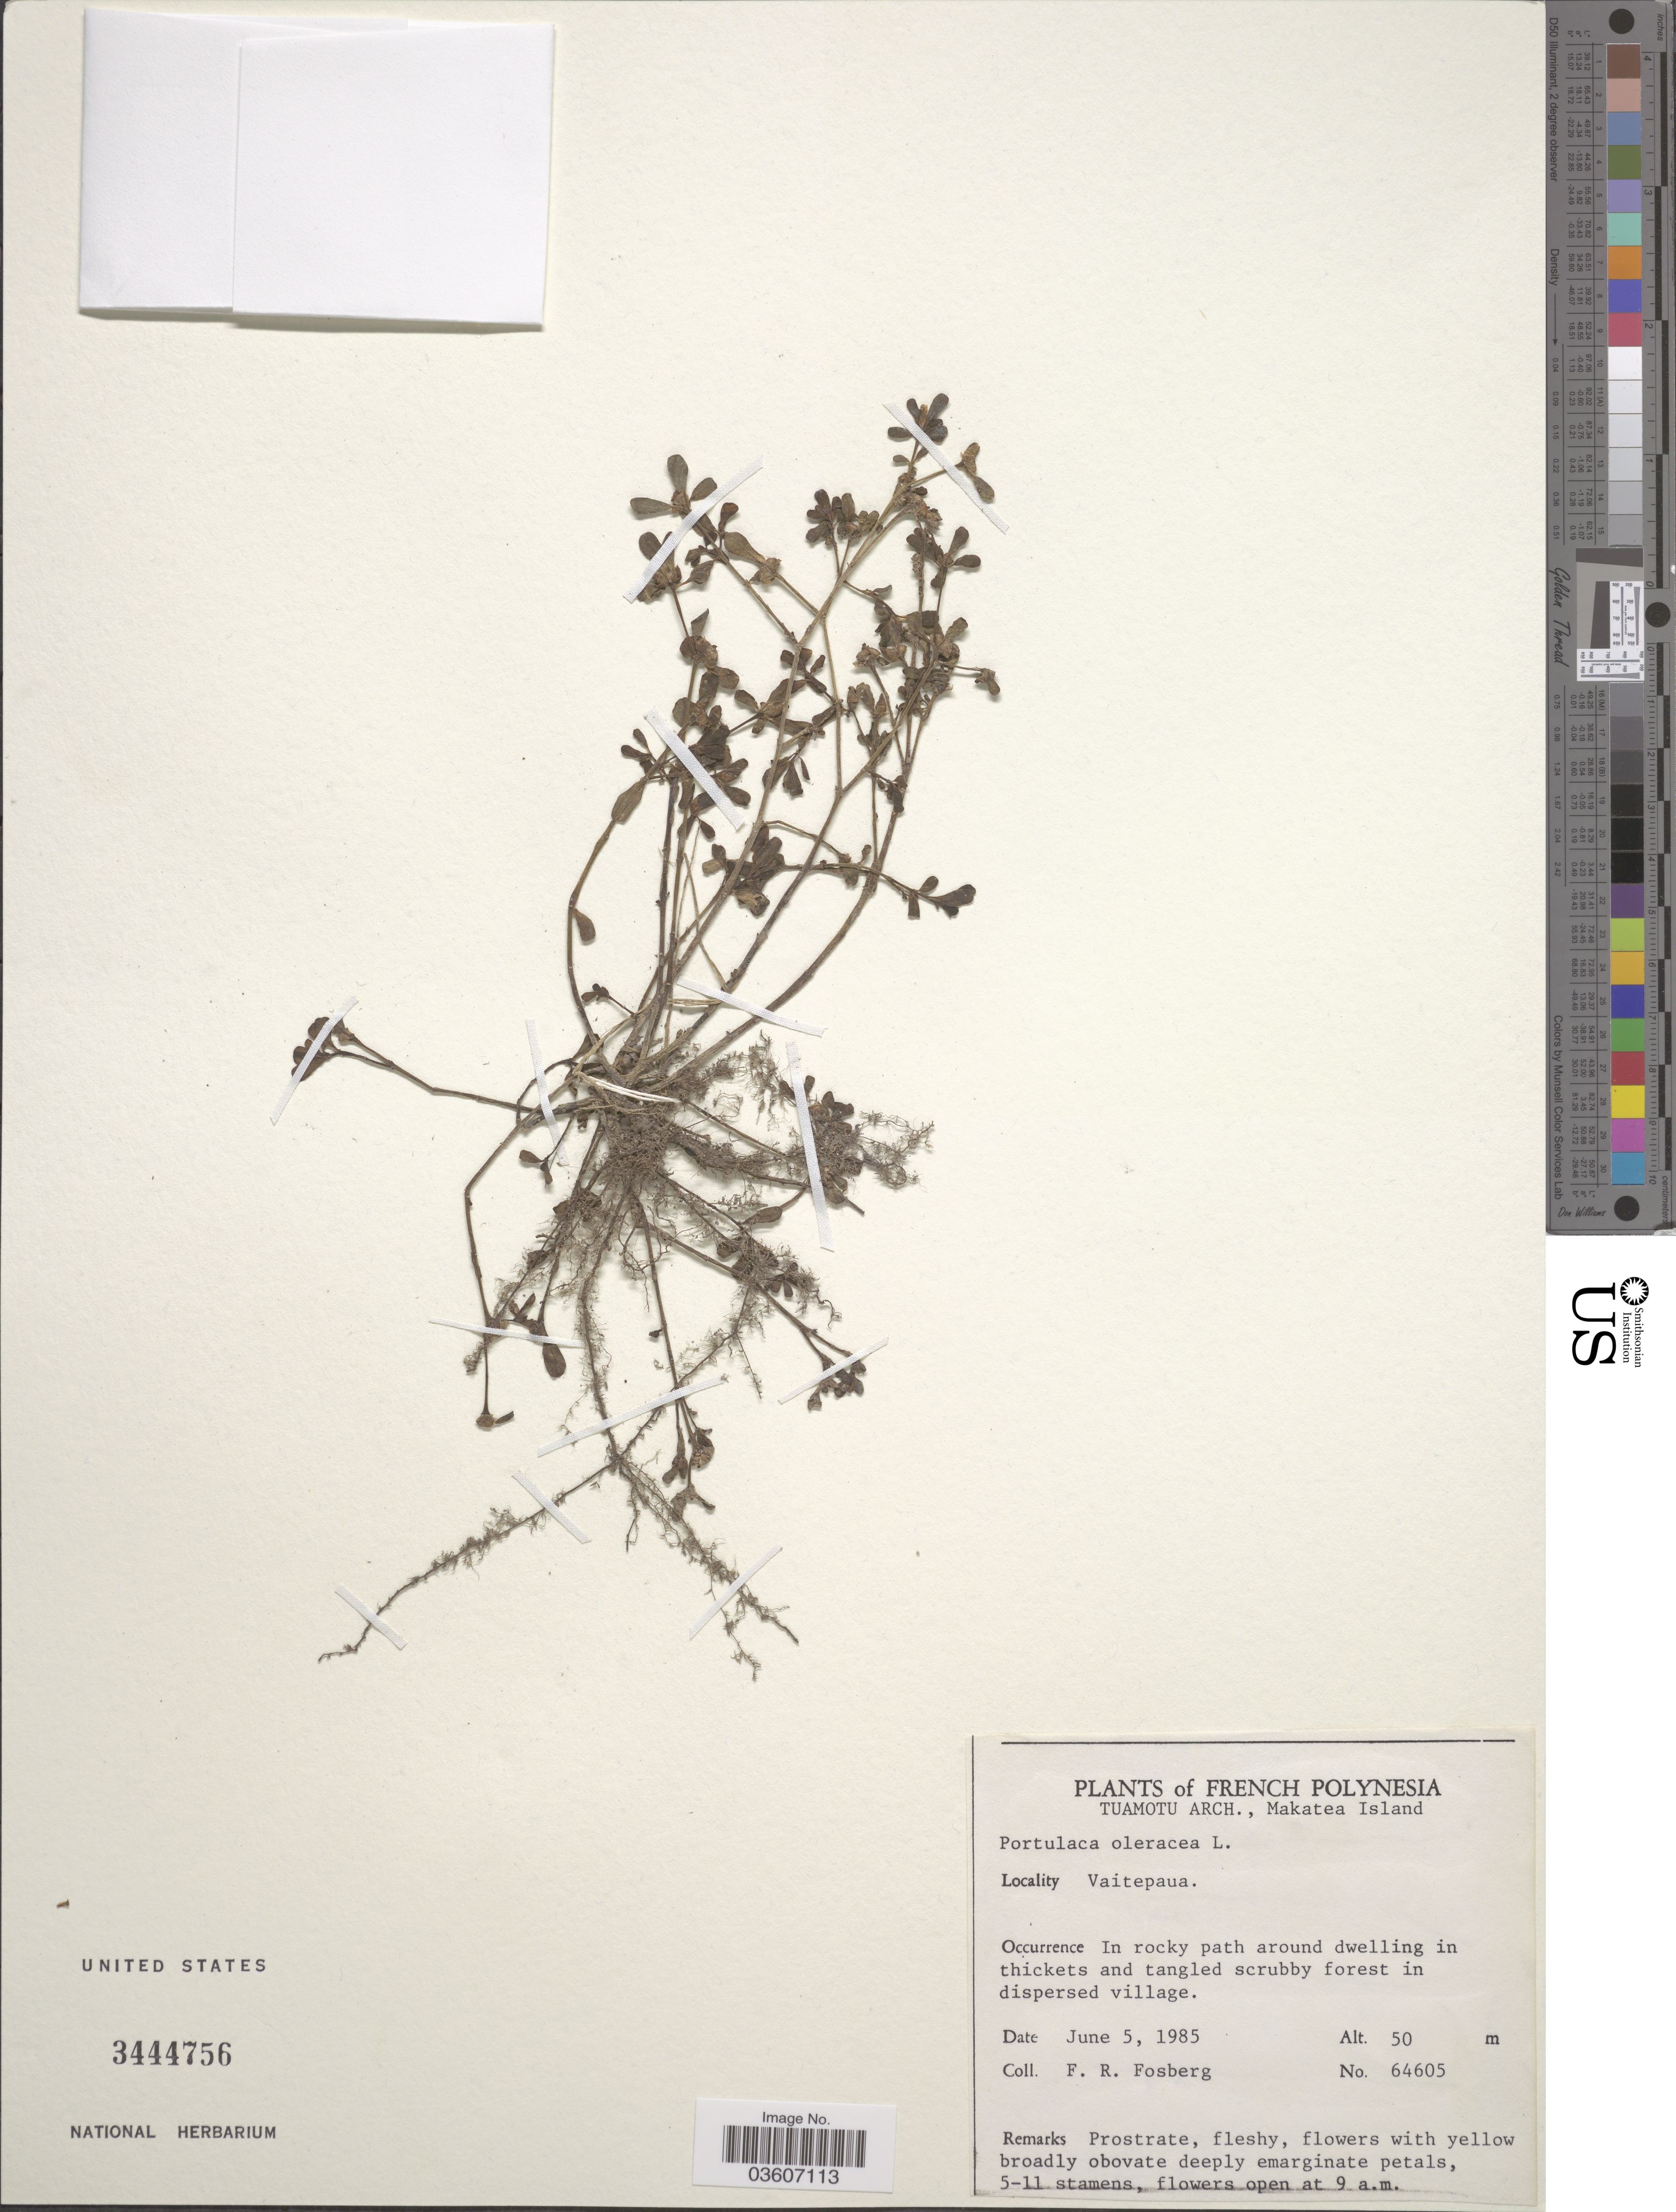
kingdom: Plantae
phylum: Tracheophyta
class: Magnoliopsida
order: Caryophyllales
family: Portulacaceae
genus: Portulaca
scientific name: Portulaca oleracea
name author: L.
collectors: F. R. Fosberg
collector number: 64605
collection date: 1985-06-05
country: French Polynesia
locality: Tuamotu Arch., Makatea Island. Vaitepaua.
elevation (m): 50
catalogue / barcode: US 3444756